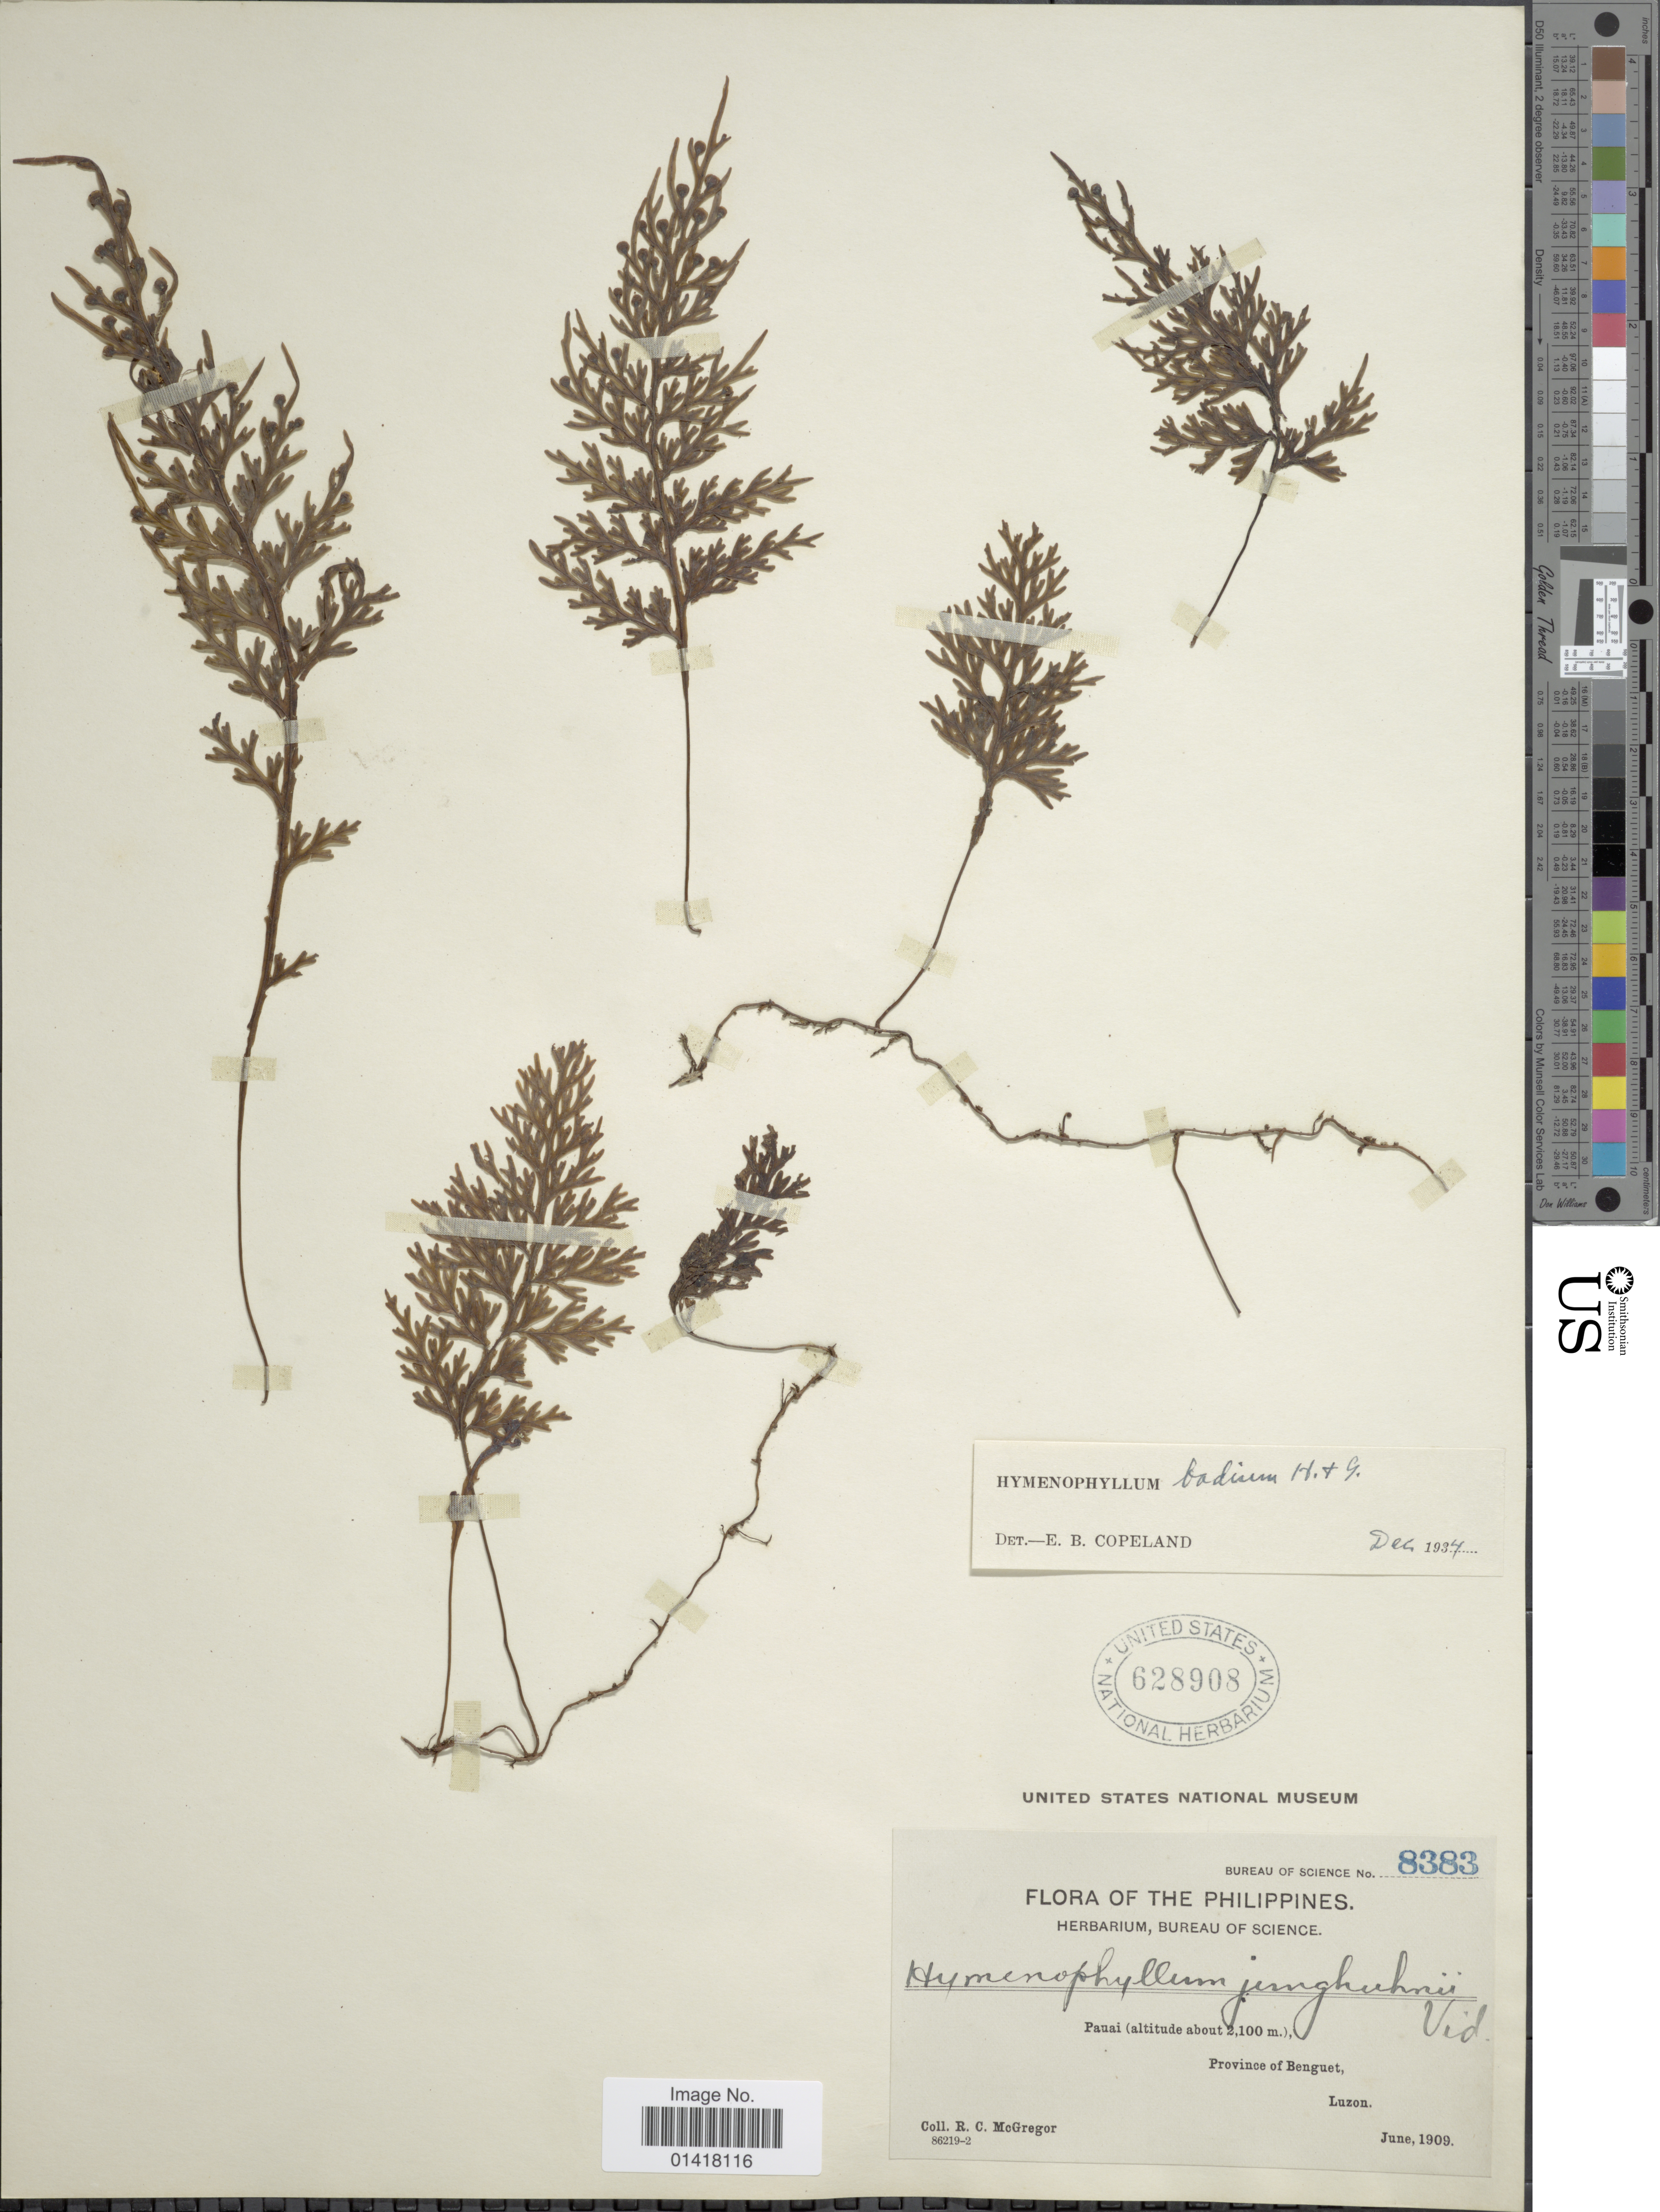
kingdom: Plantae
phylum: Tracheophyta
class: Polypodiopsida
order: Hymenophyllales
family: Hymenophyllaceae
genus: Hymenophyllum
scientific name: Hymenophyllum badium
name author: Hook. & Grev.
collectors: R. C. McGregor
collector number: Bureau of Science 8383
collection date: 1909-06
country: Philippines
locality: The Philippines. Pauai. Province of Benguet. Luzon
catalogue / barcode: US 628908